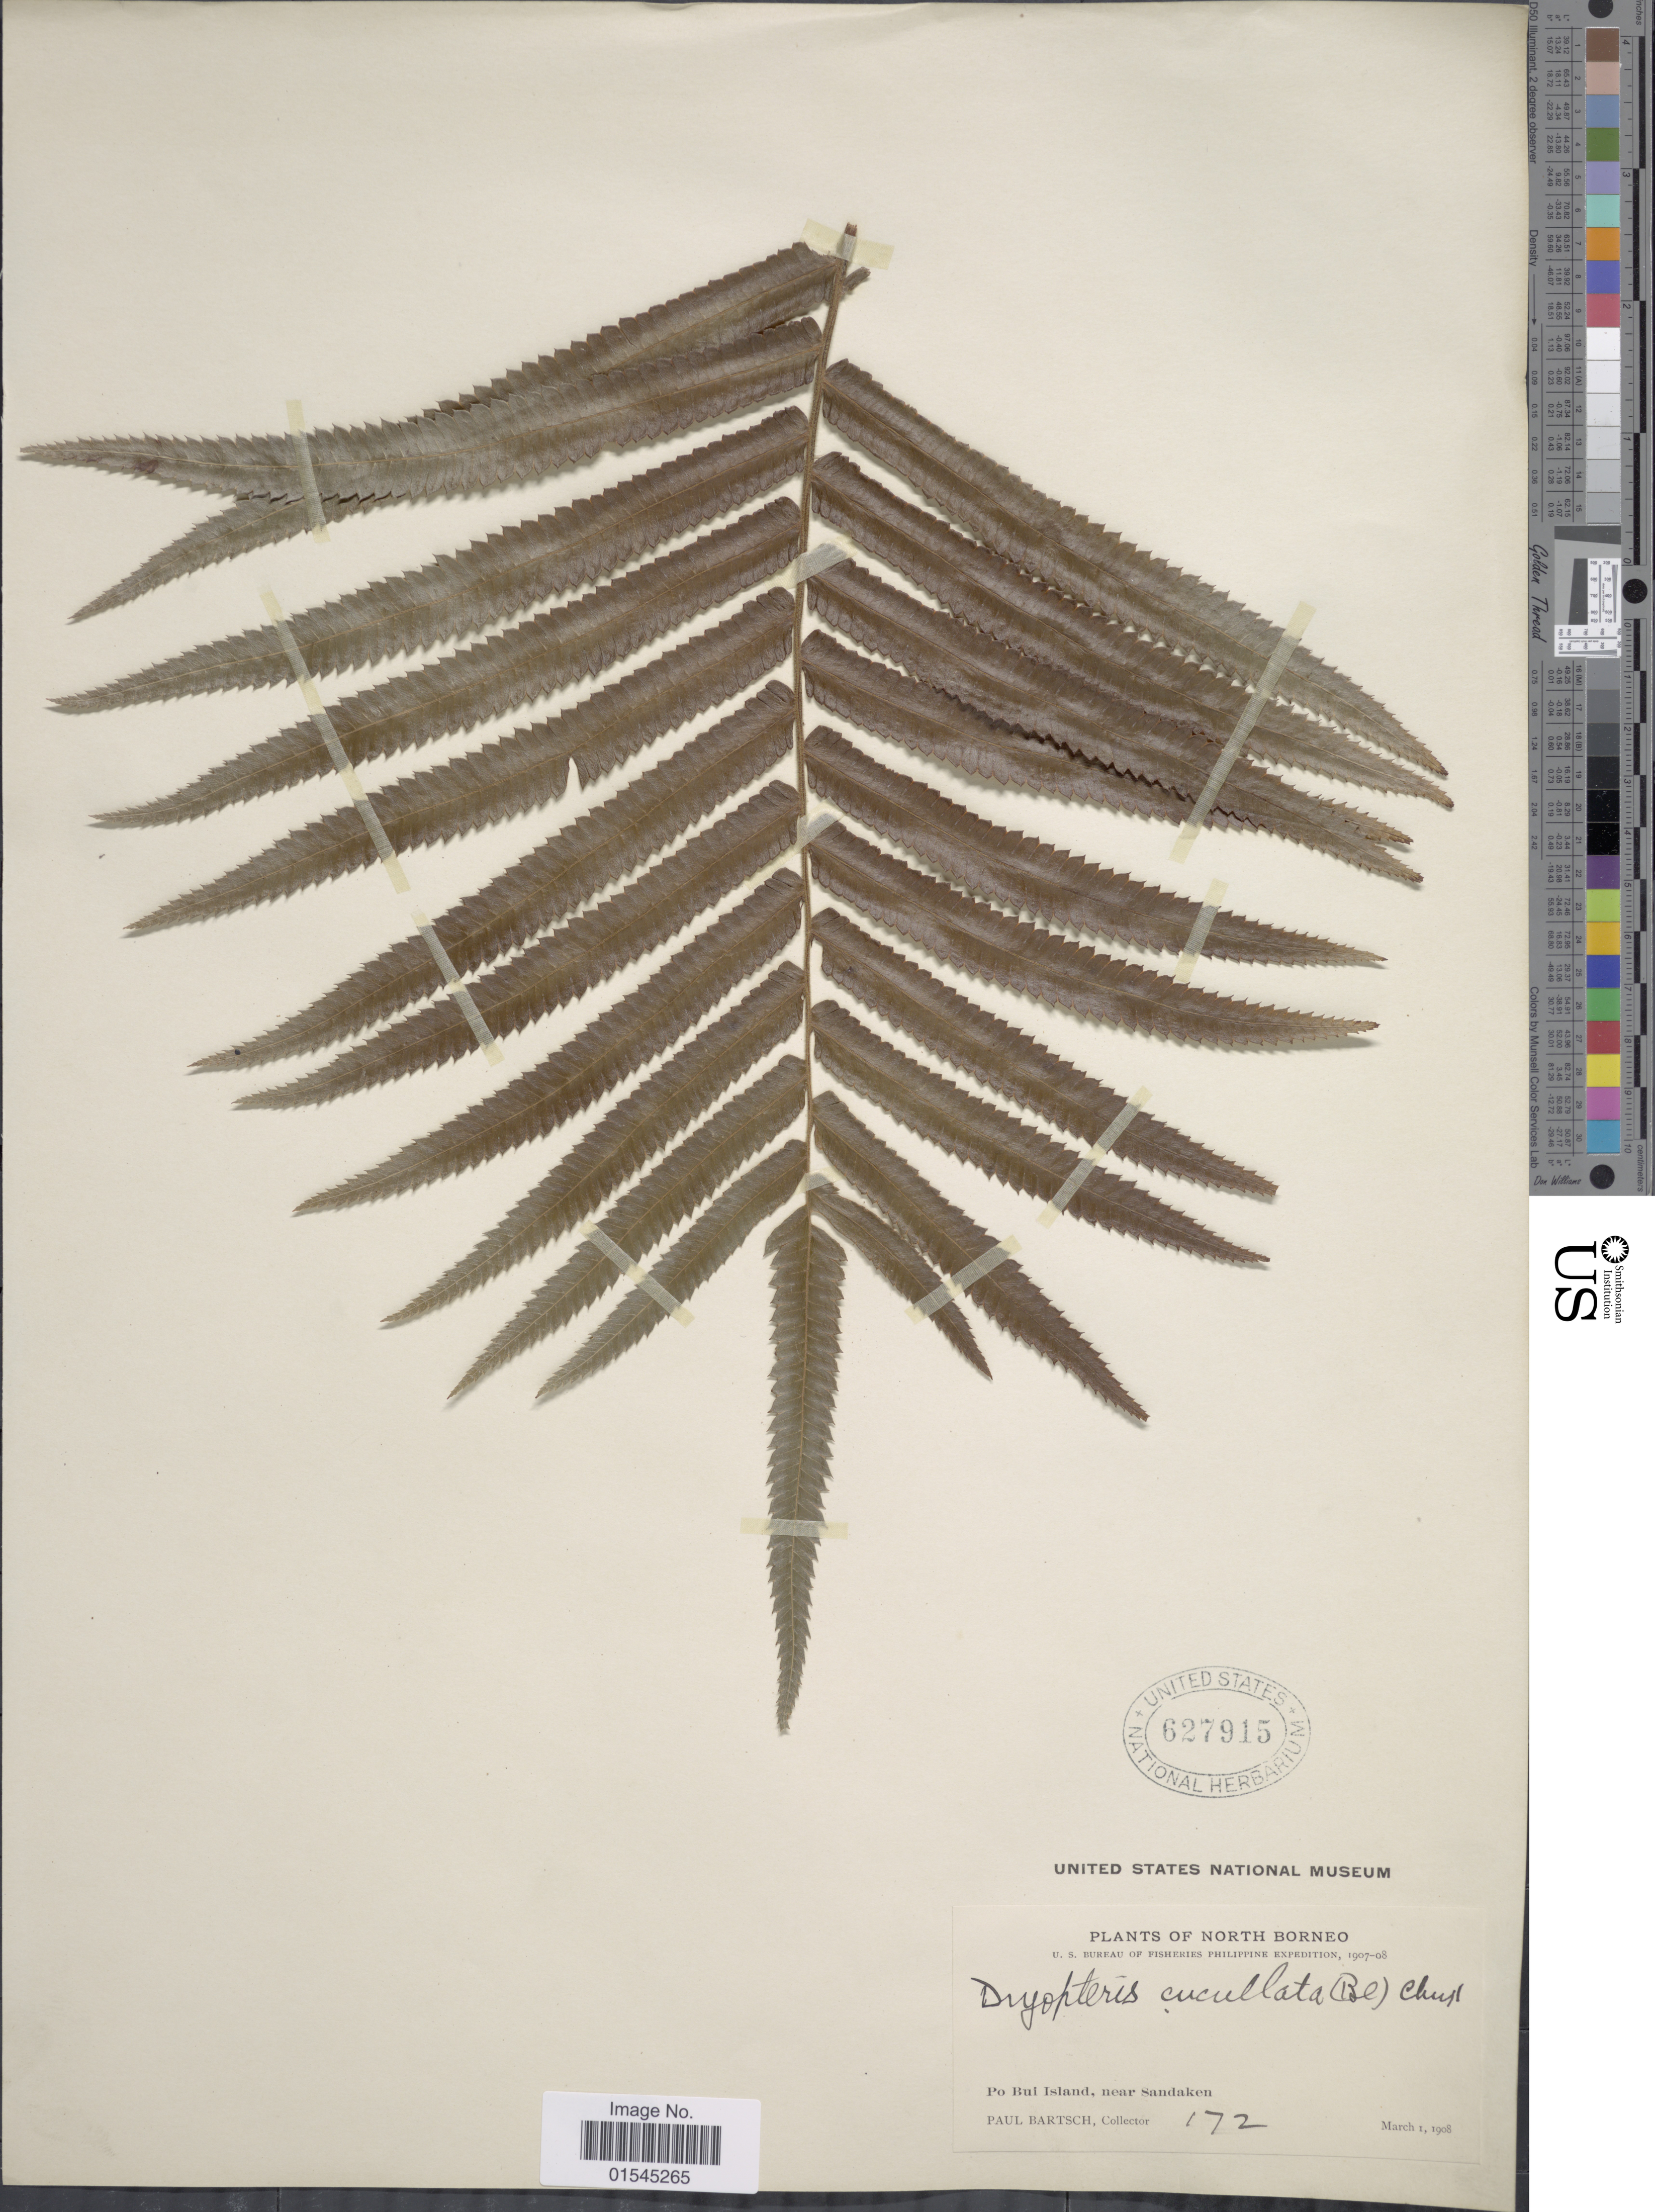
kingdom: Plantae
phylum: Tracheophyta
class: Polypodiopsida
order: Polypodiales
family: Thelypteridaceae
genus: Sphaerostephanos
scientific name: Sphaerostephanos unitus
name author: (L.) Holttum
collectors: P. Bartsch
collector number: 172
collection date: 1908-01-03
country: Malaysia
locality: North Borneo. Po Bui Island, near Sandaken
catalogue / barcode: US 627915